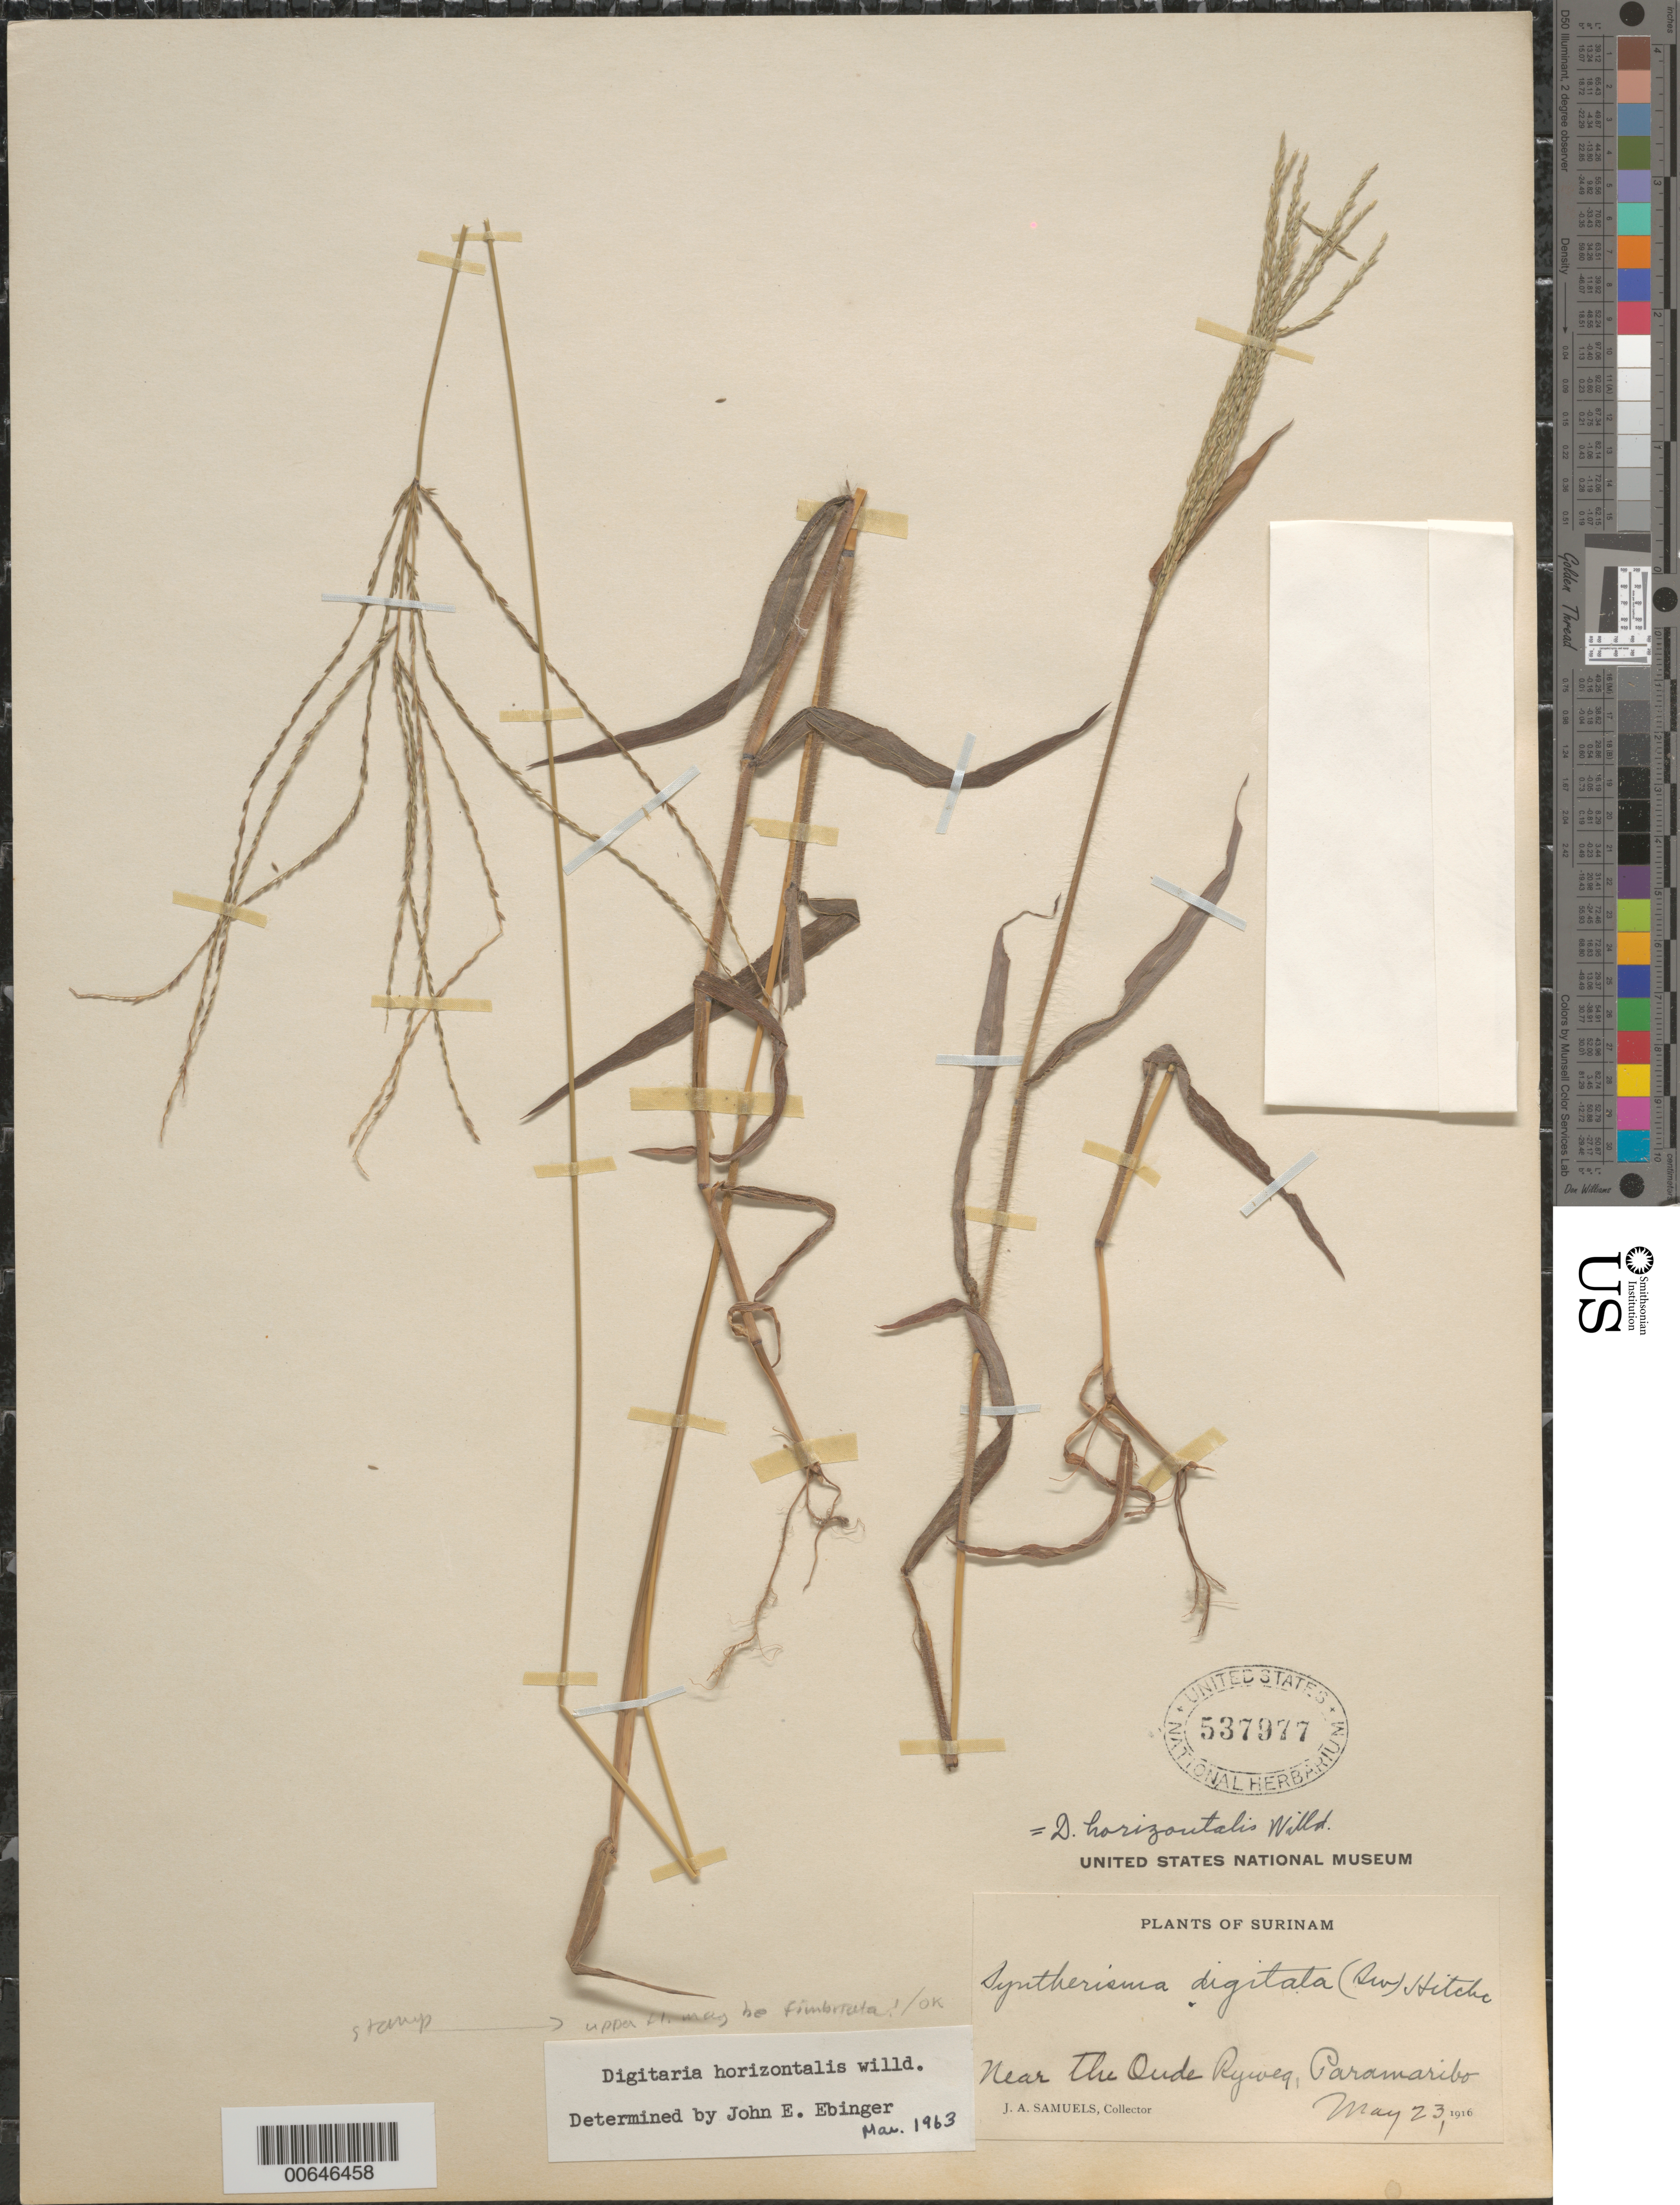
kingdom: Plantae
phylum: Tracheophyta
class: Liliopsida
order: Poales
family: Poaceae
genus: Digitaria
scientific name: Digitaria horizontalis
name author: Willd.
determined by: Judziewicz, E. J.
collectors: J. A. Samuels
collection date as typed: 23-May-16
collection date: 1916-05-23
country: Suriname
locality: Paramaribo, near Oude Ryweg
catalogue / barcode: US 537977